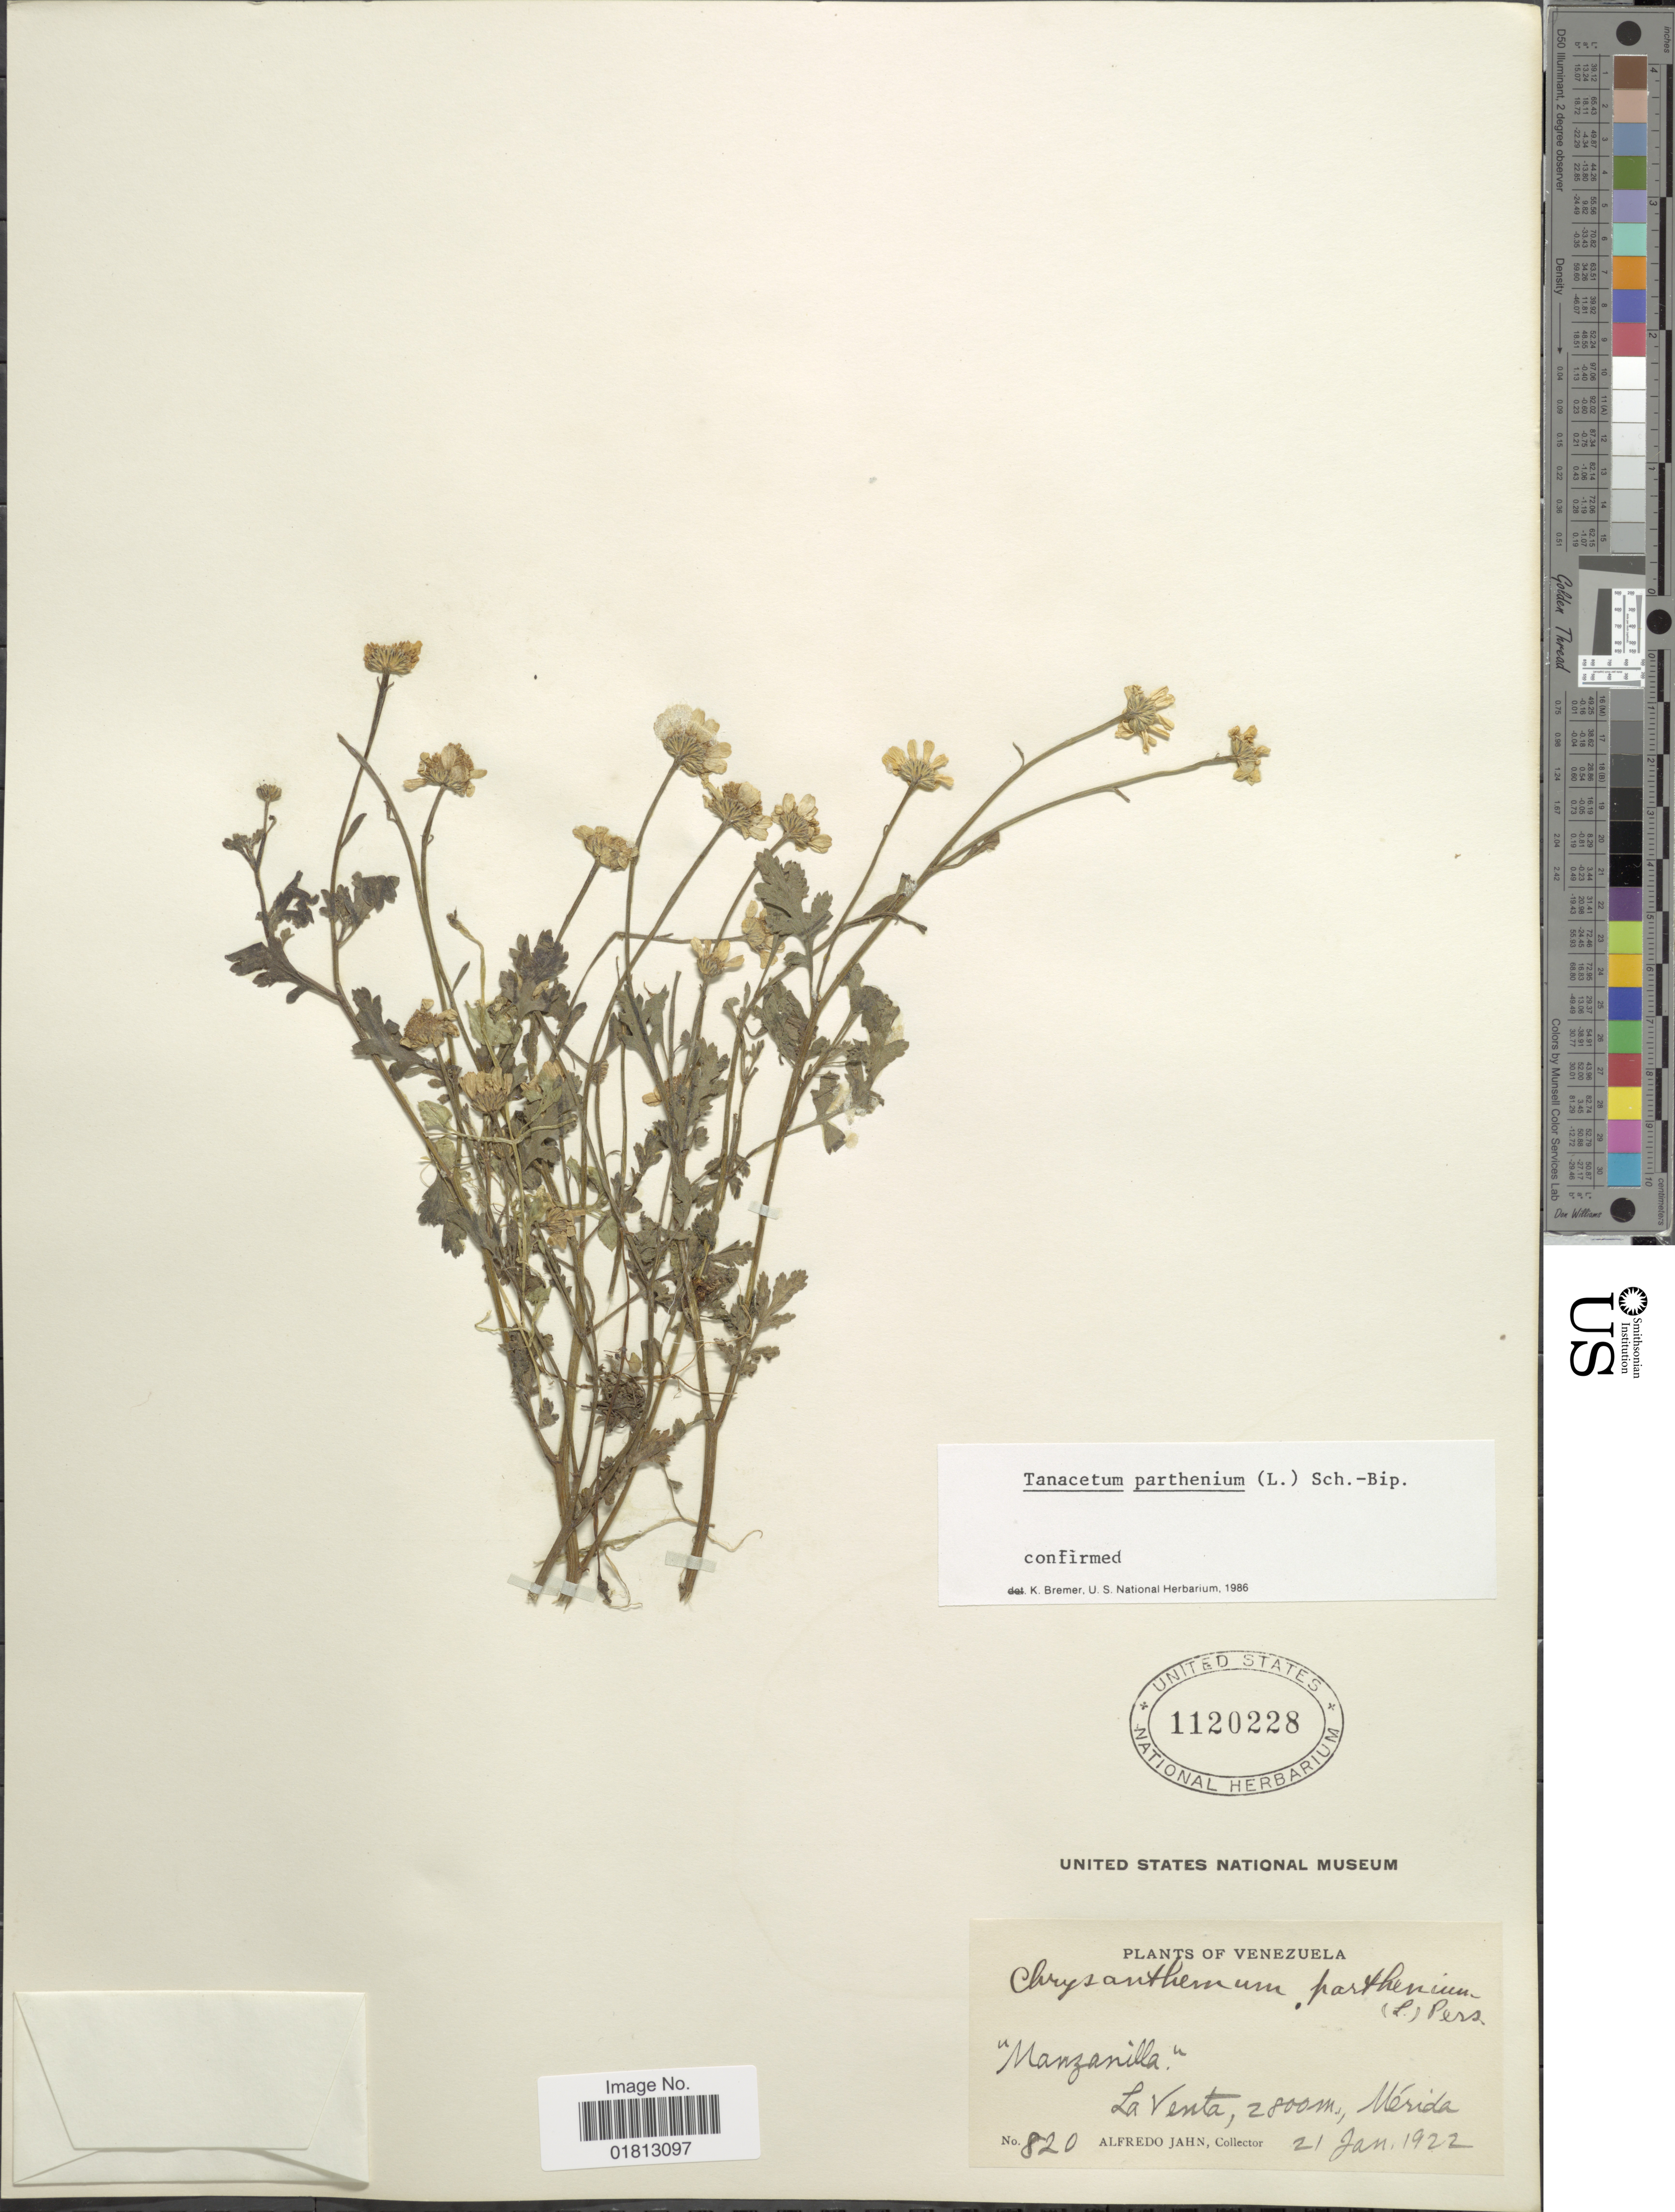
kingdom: Plantae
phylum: Tracheophyta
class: Magnoliopsida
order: Asterales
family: Asteraceae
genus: Tanacetum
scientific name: Tanacetum parthenium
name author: (L.) Sch. Bip.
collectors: A. Jahn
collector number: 820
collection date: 1922-01-21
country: Venezuela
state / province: Mérida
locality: Manzanilla, La Venta, Merida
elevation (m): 2800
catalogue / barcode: US 1120228